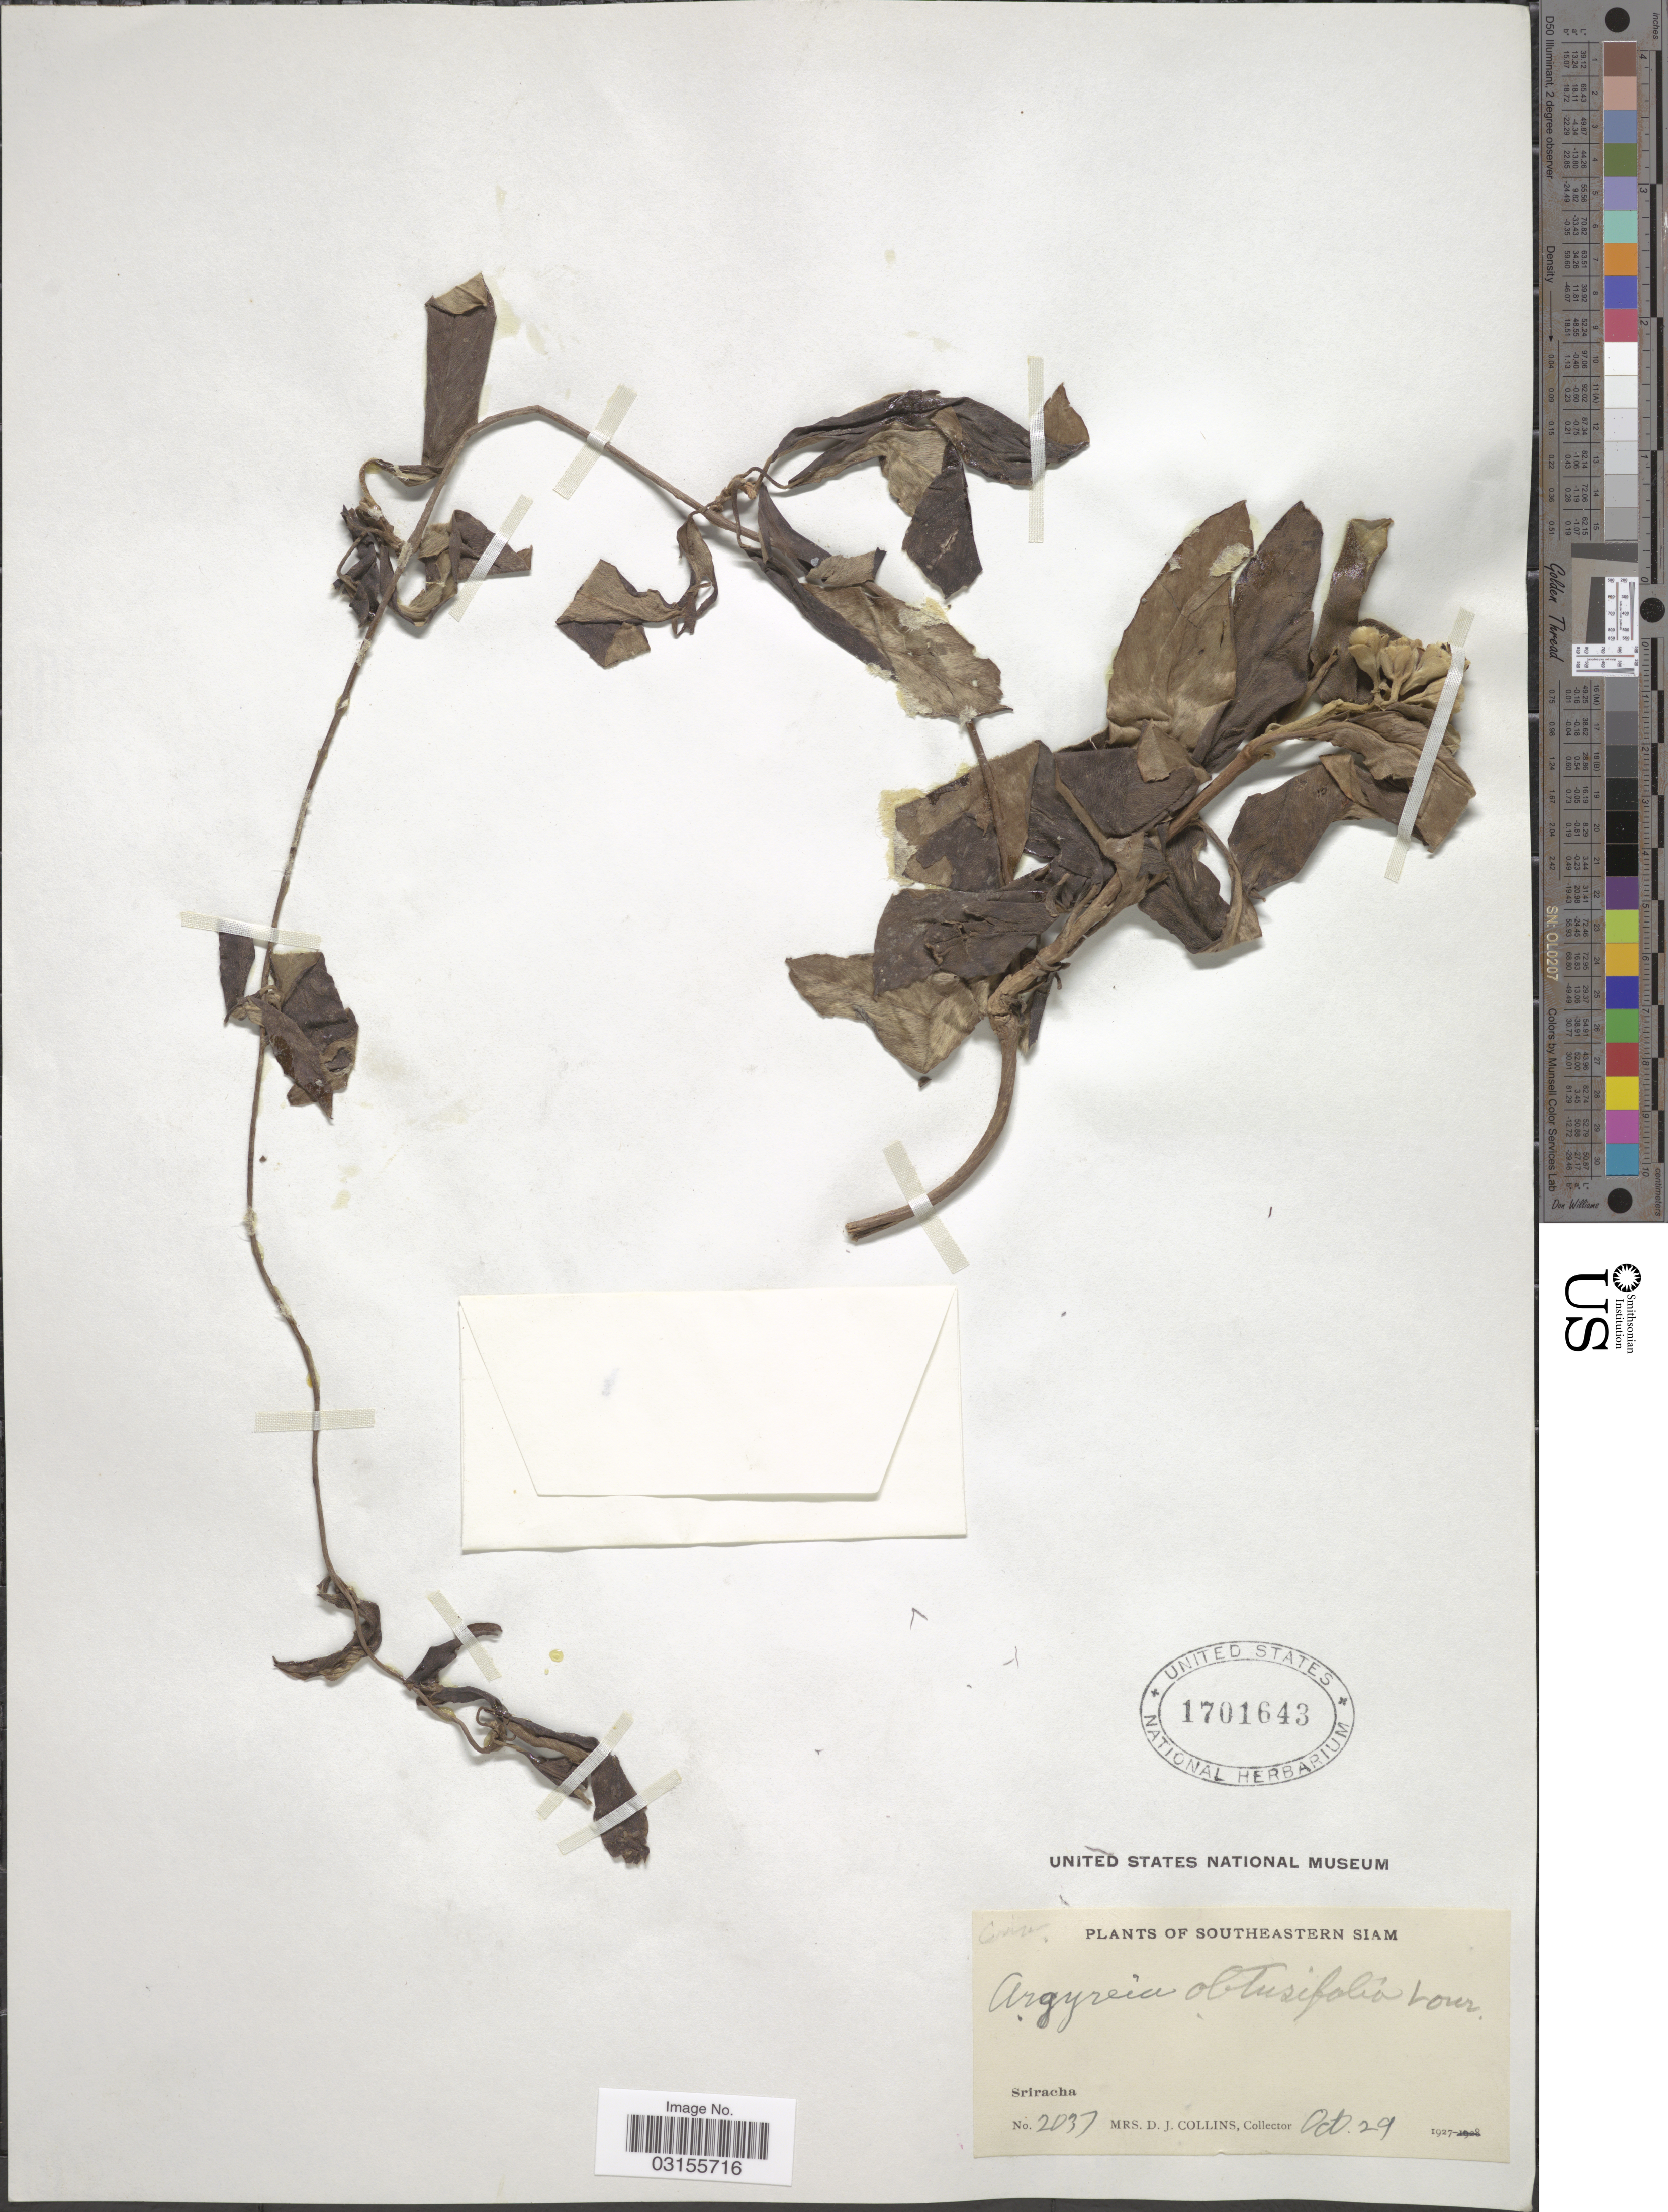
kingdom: Plantae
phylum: Tracheophyta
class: Magnoliopsida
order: Solanales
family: Convolvulaceae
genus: Argyreia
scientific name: Argyreia obtusifolia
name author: Lour.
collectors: Mrs. D. J. Collins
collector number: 2037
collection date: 1927-10-29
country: Thailand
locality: Southeastern Siam. Sriracha.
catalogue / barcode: US 1701643